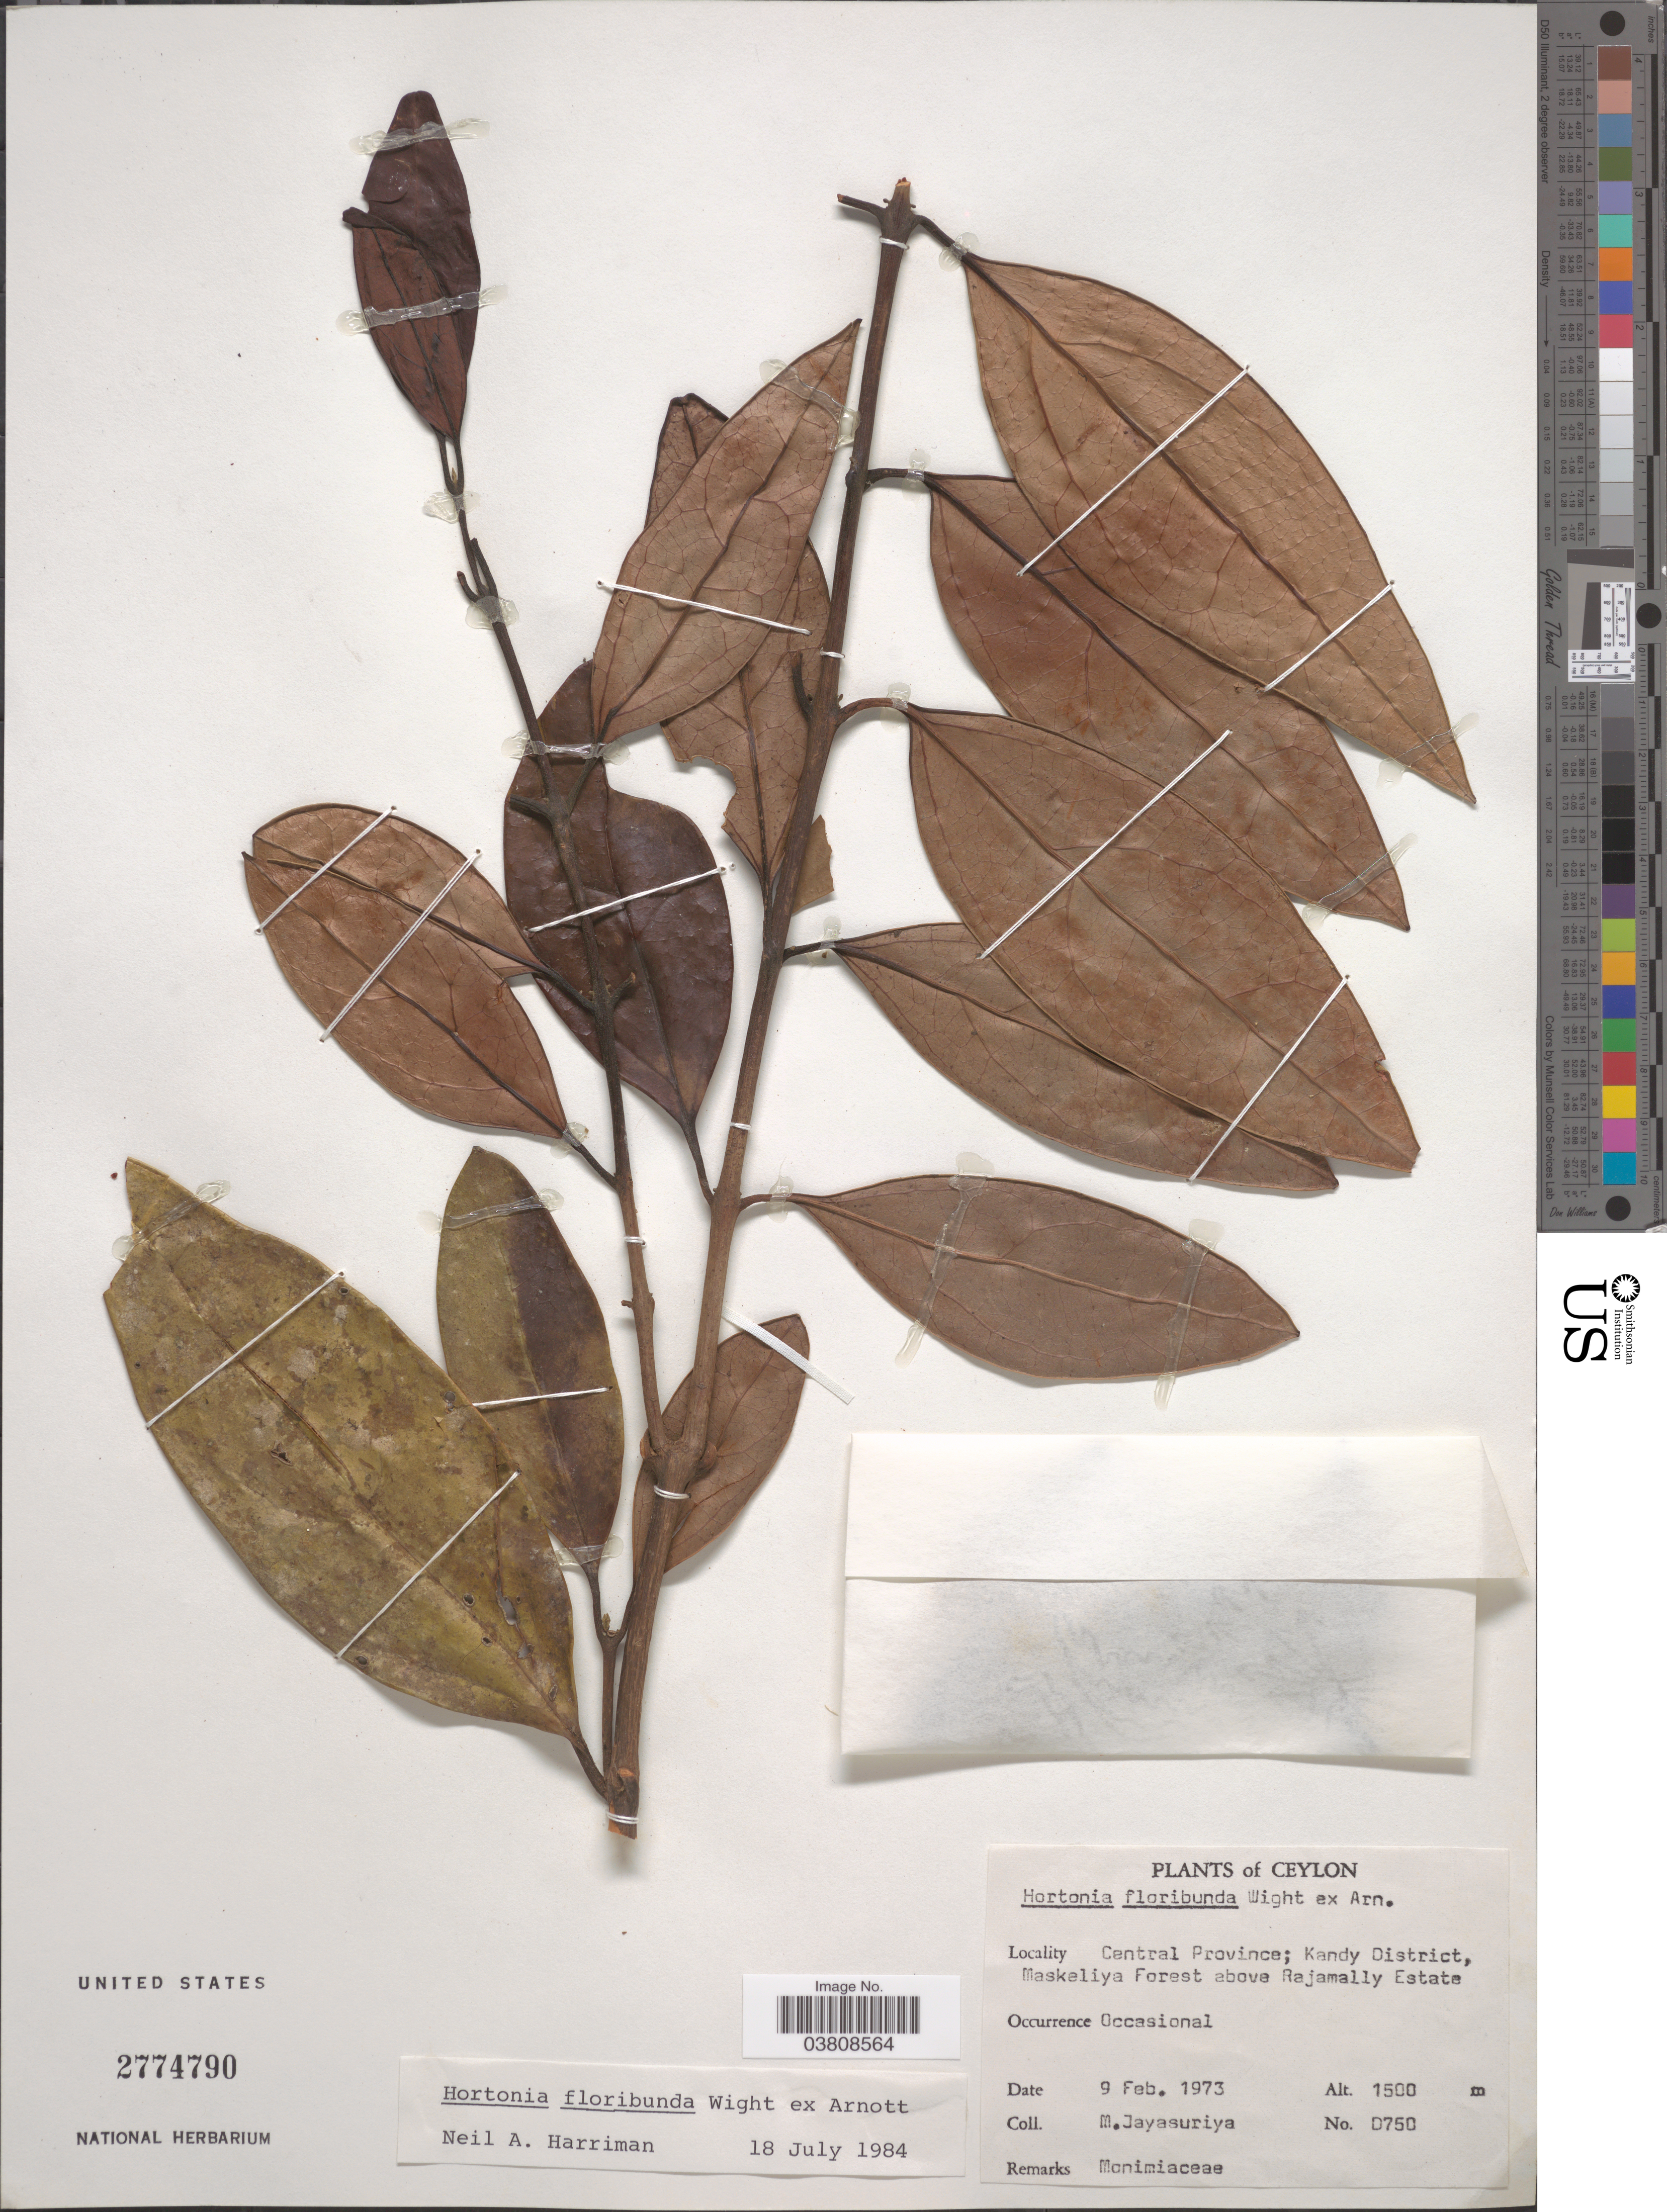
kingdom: Plantae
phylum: Tracheophyta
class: Magnoliopsida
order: Laurales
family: Monimiaceae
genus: Hortonia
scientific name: Hortonia floribunda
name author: Wight ex Arn.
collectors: M. Jayasuriya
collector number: D750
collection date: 1973-02-09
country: Sri Lanka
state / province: Central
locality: Ceylon. Kandy District, Maskeliya Forest above Rajamally Estate.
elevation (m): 1500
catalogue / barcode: US 2774790